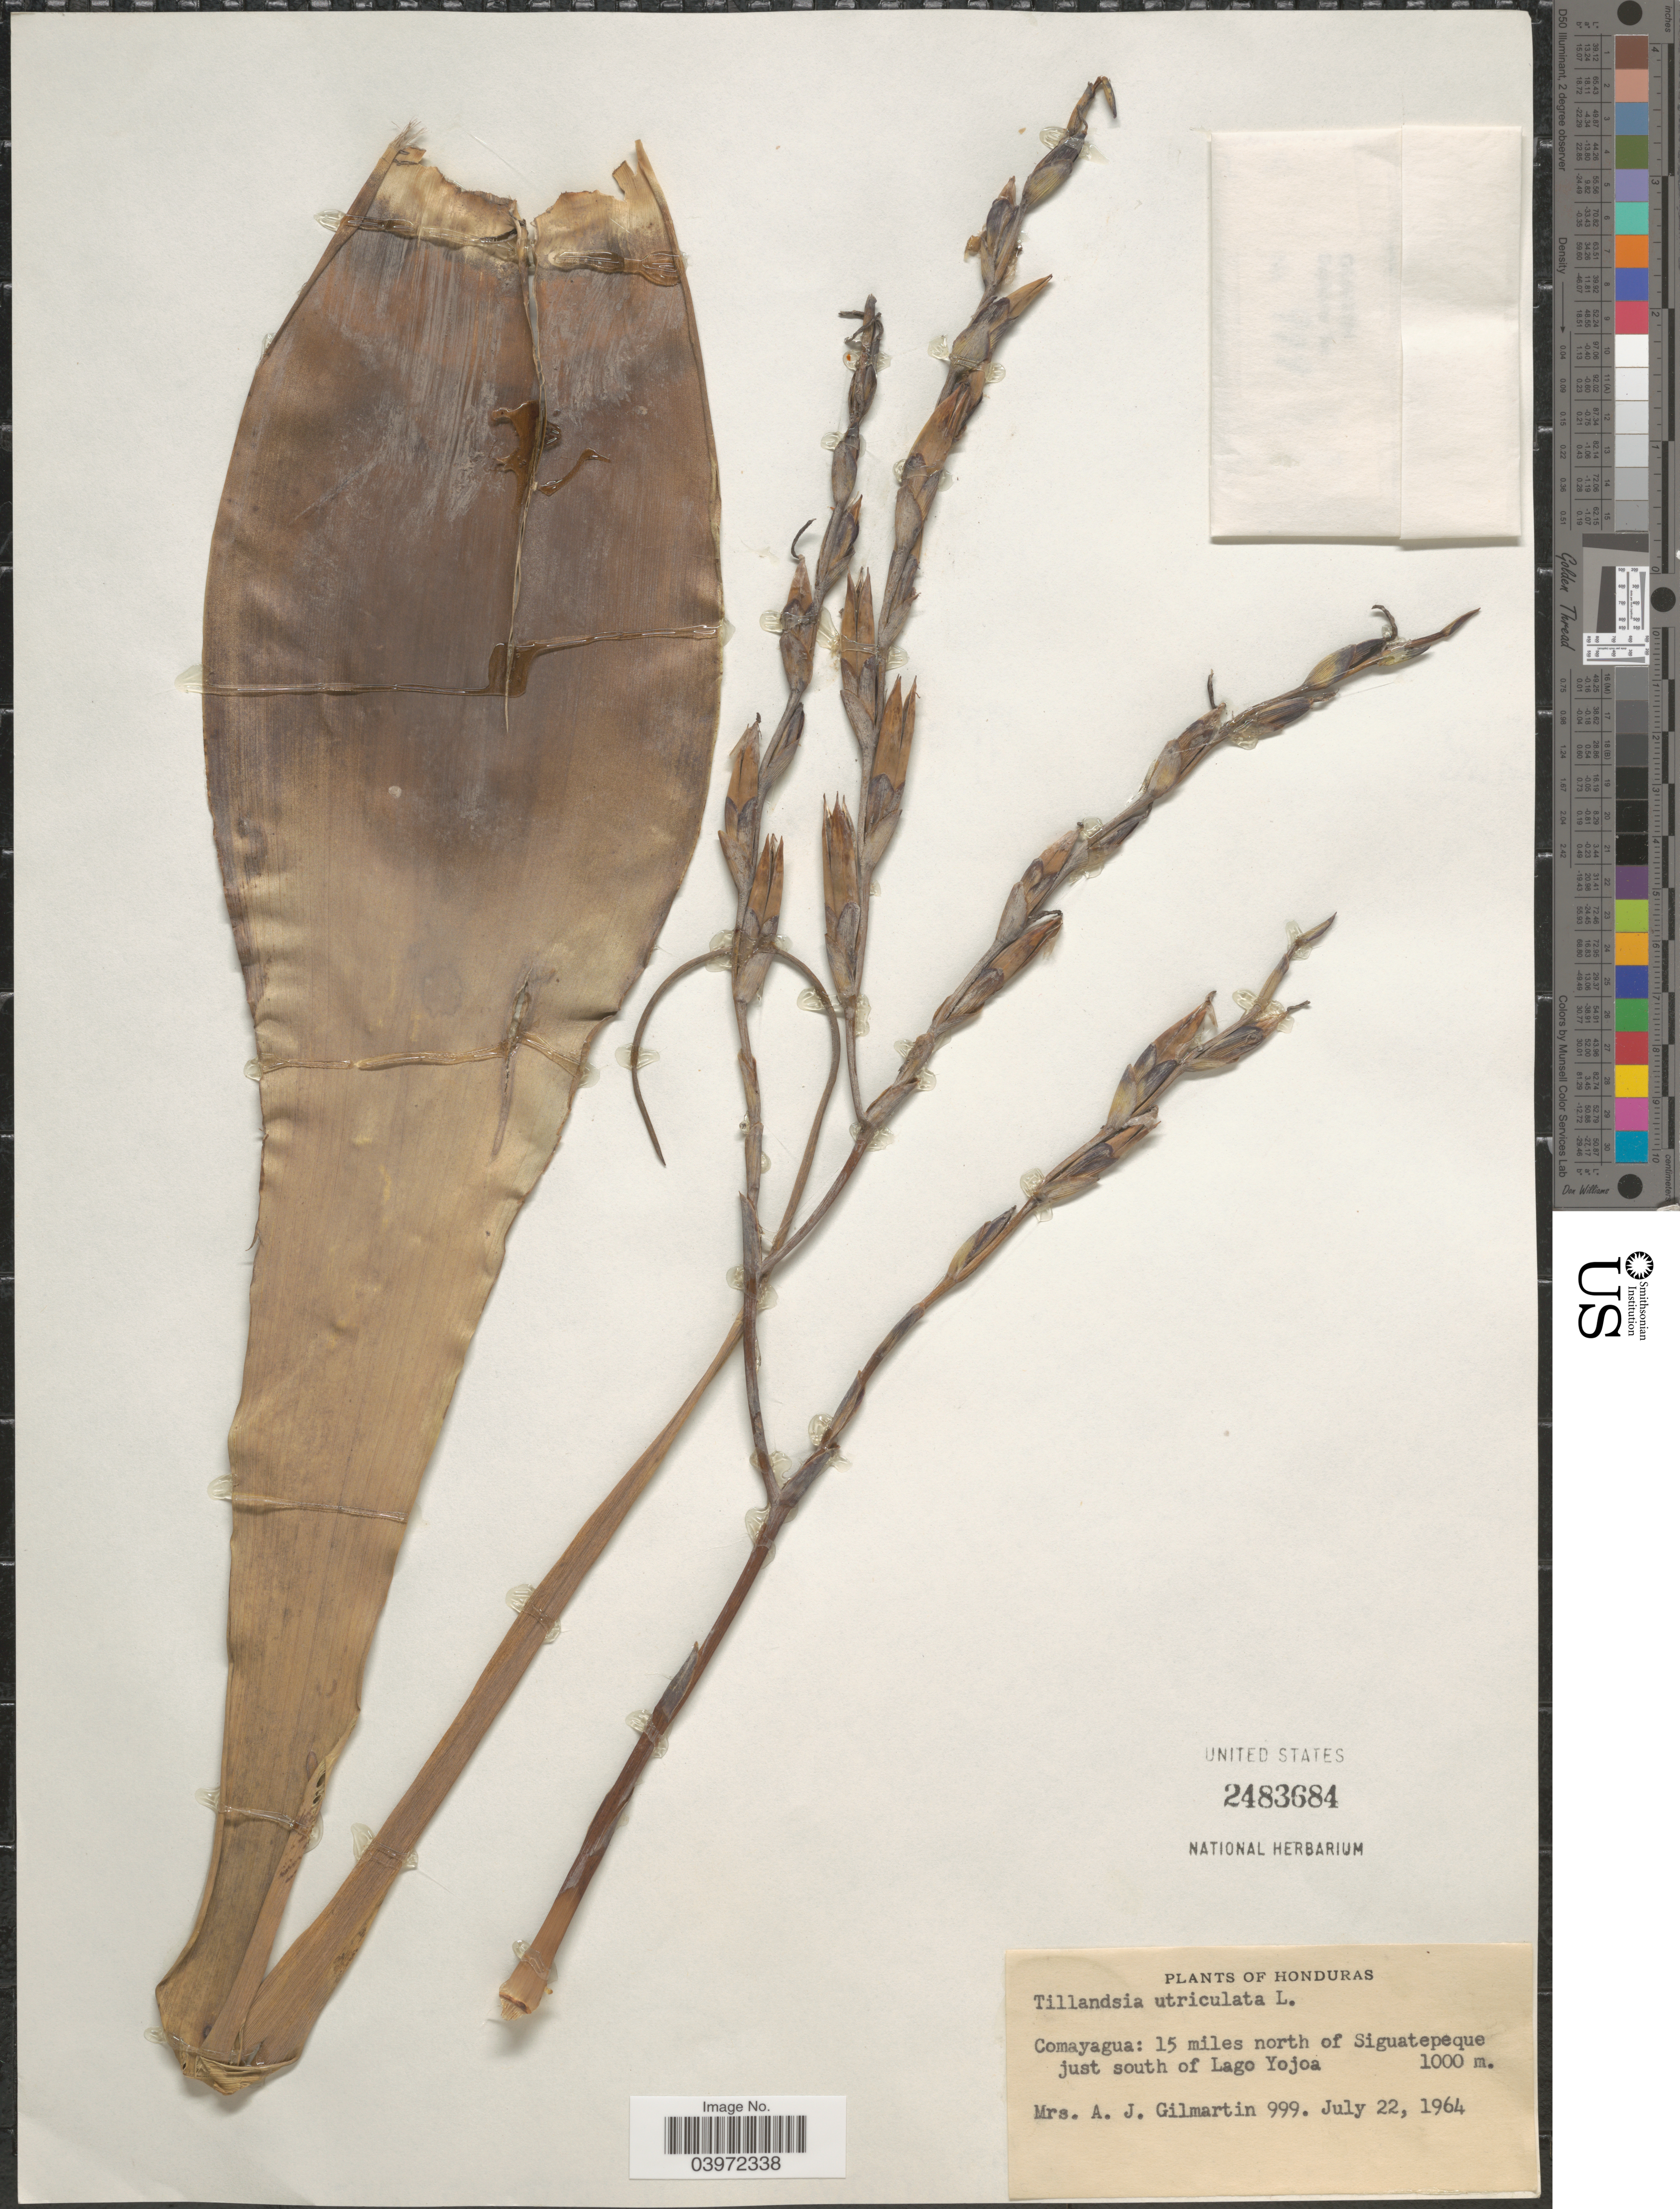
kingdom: Plantae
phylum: Tracheophyta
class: Liliopsida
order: Poales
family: Bromeliaceae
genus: Tillandsia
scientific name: Tillandsia utriculata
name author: L.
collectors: A. J. Gilmartin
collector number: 999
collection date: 1964-07-22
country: Honduras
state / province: Comayagua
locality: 15 miles north of Siguatepeque just south of Lago Yojoa.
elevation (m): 1000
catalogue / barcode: US 2483684